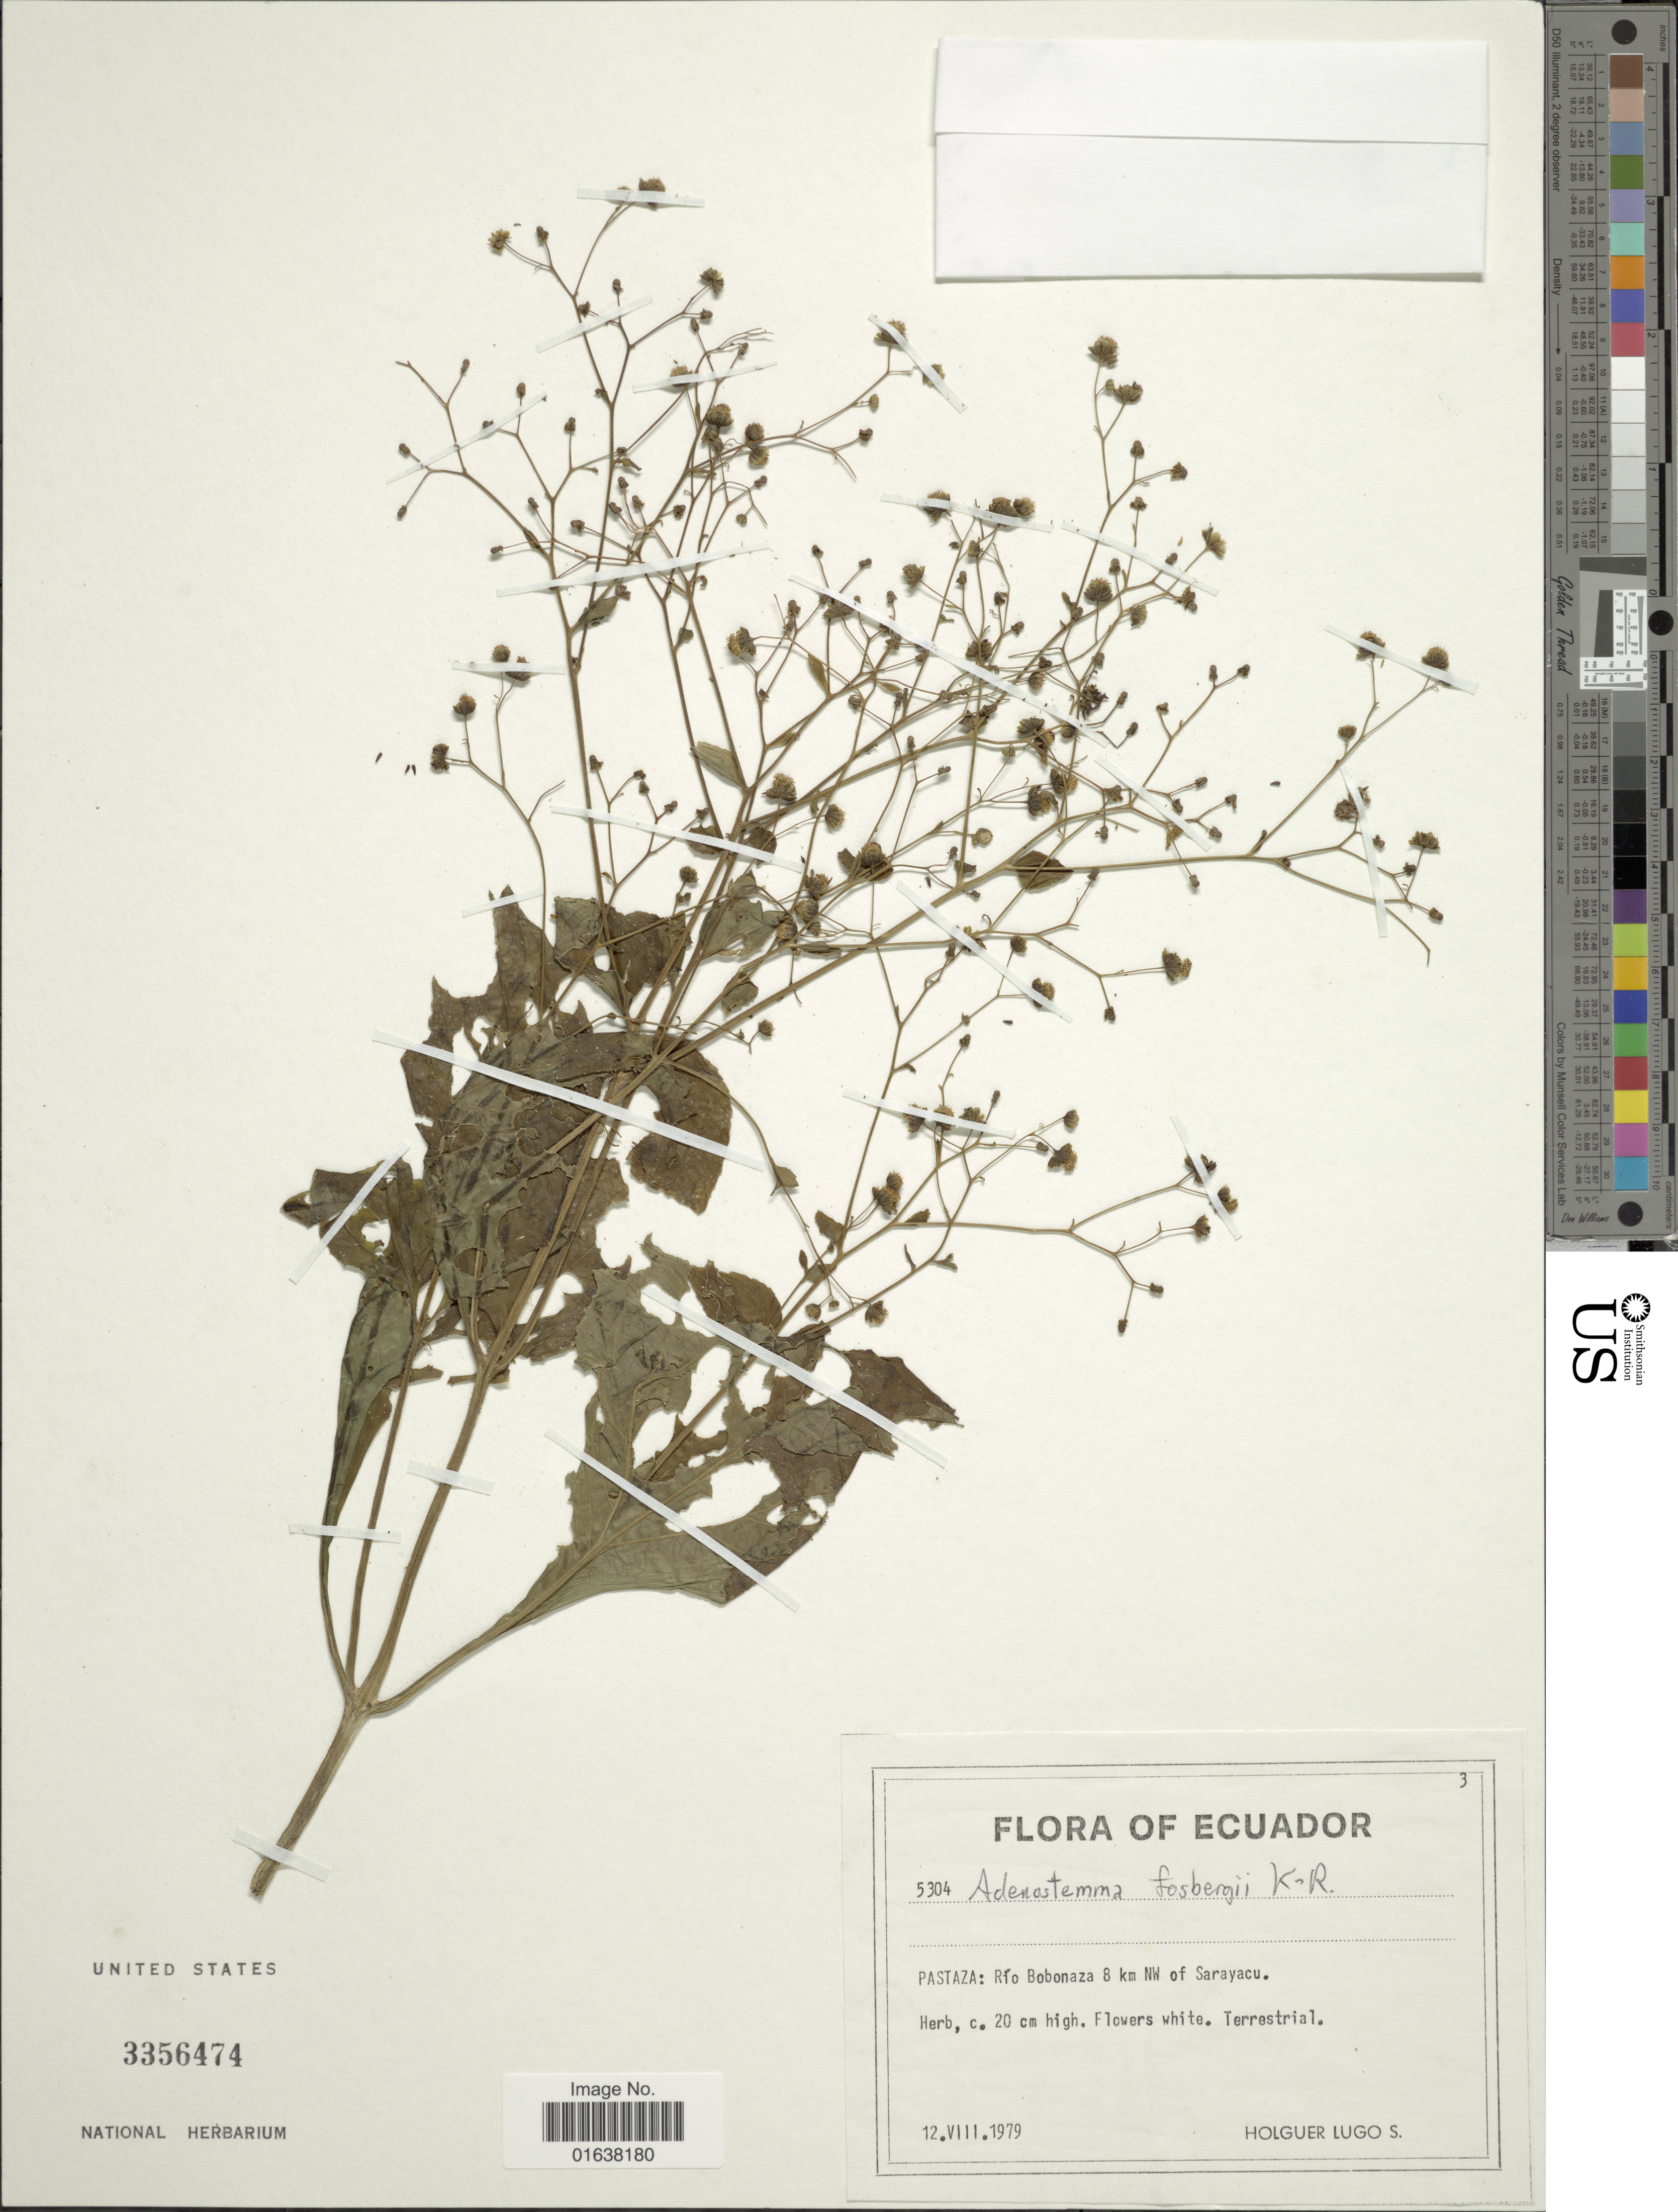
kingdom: Plantae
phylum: Tracheophyta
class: Magnoliopsida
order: Asterales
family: Asteraceae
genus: Adenostemma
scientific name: Adenostemma fosbergii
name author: R.M. King & H. Rob.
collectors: H. Lugo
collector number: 5304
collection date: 1979-08-12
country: Ecuador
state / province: Pastaza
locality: Rio Bobonaza 8 km NW of Sarayacu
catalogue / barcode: US 3356474